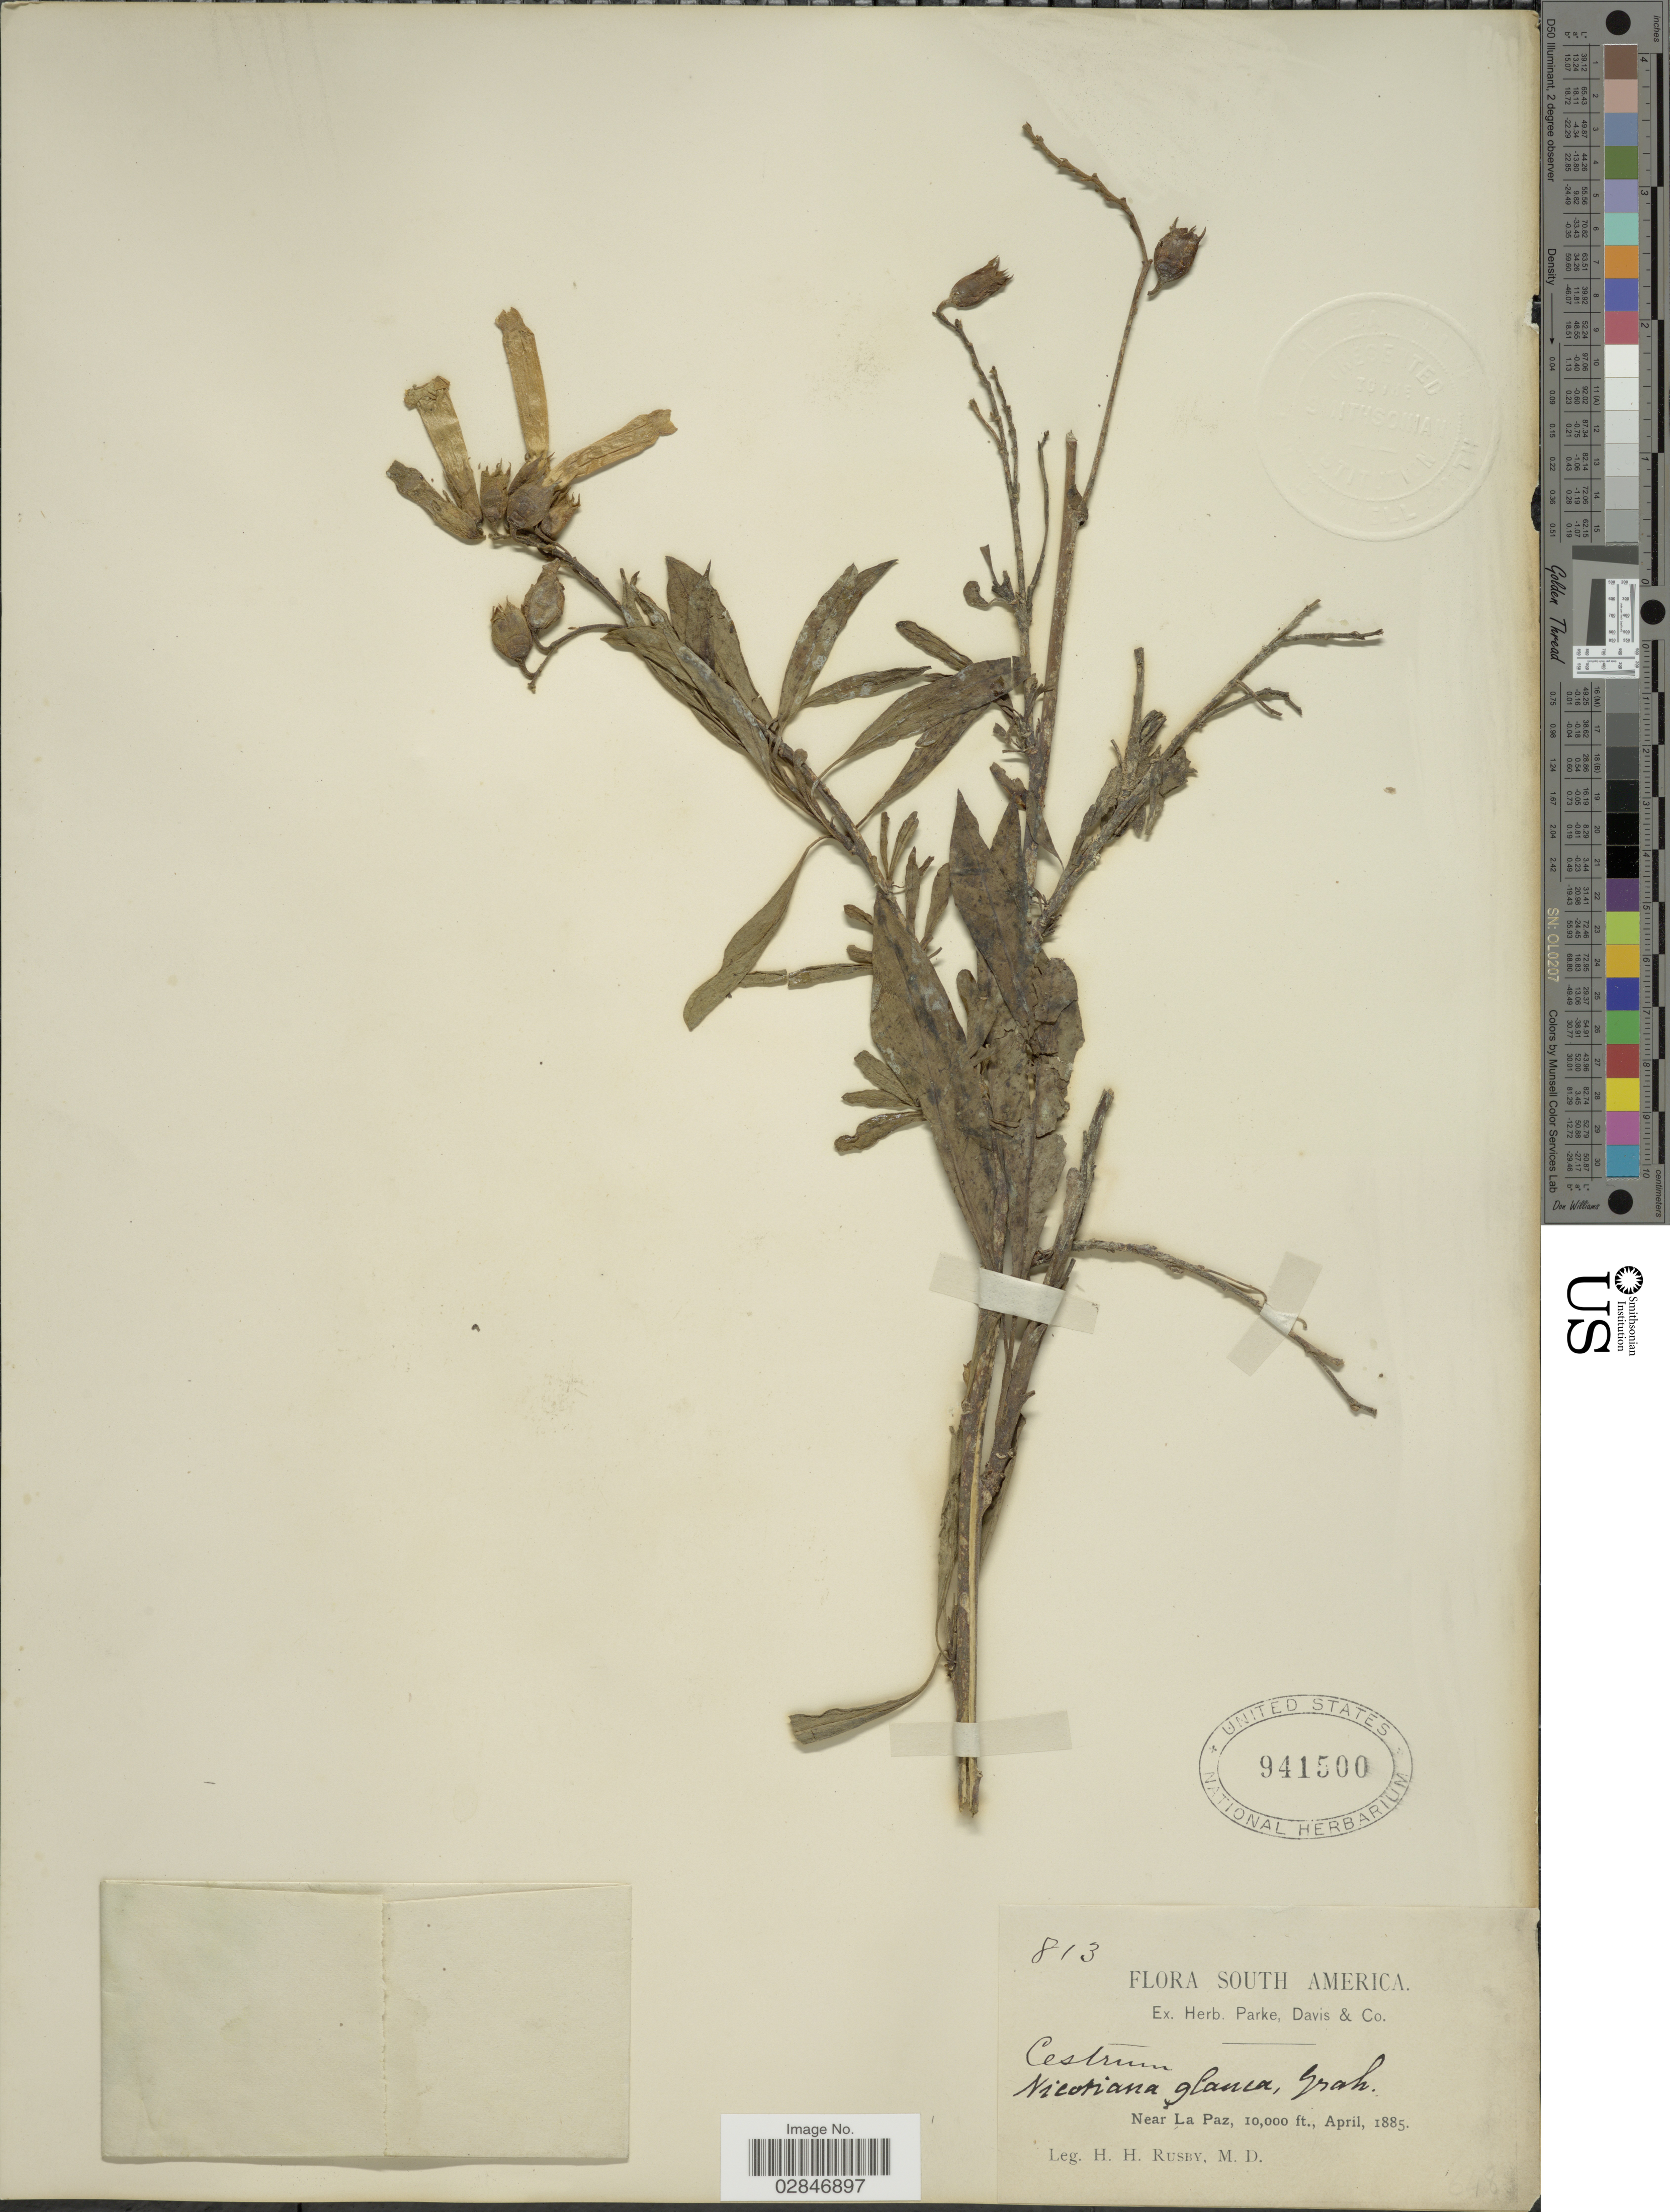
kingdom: Plantae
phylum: Tracheophyta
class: Magnoliopsida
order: Solanales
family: Solanaceae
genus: Nicotiana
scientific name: Nicotiana glauca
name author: Graham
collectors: H. H. Rusby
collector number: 813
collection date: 1885-04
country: Bolivia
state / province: La Paz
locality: Near La Paz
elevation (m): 3048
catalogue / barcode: US 941500